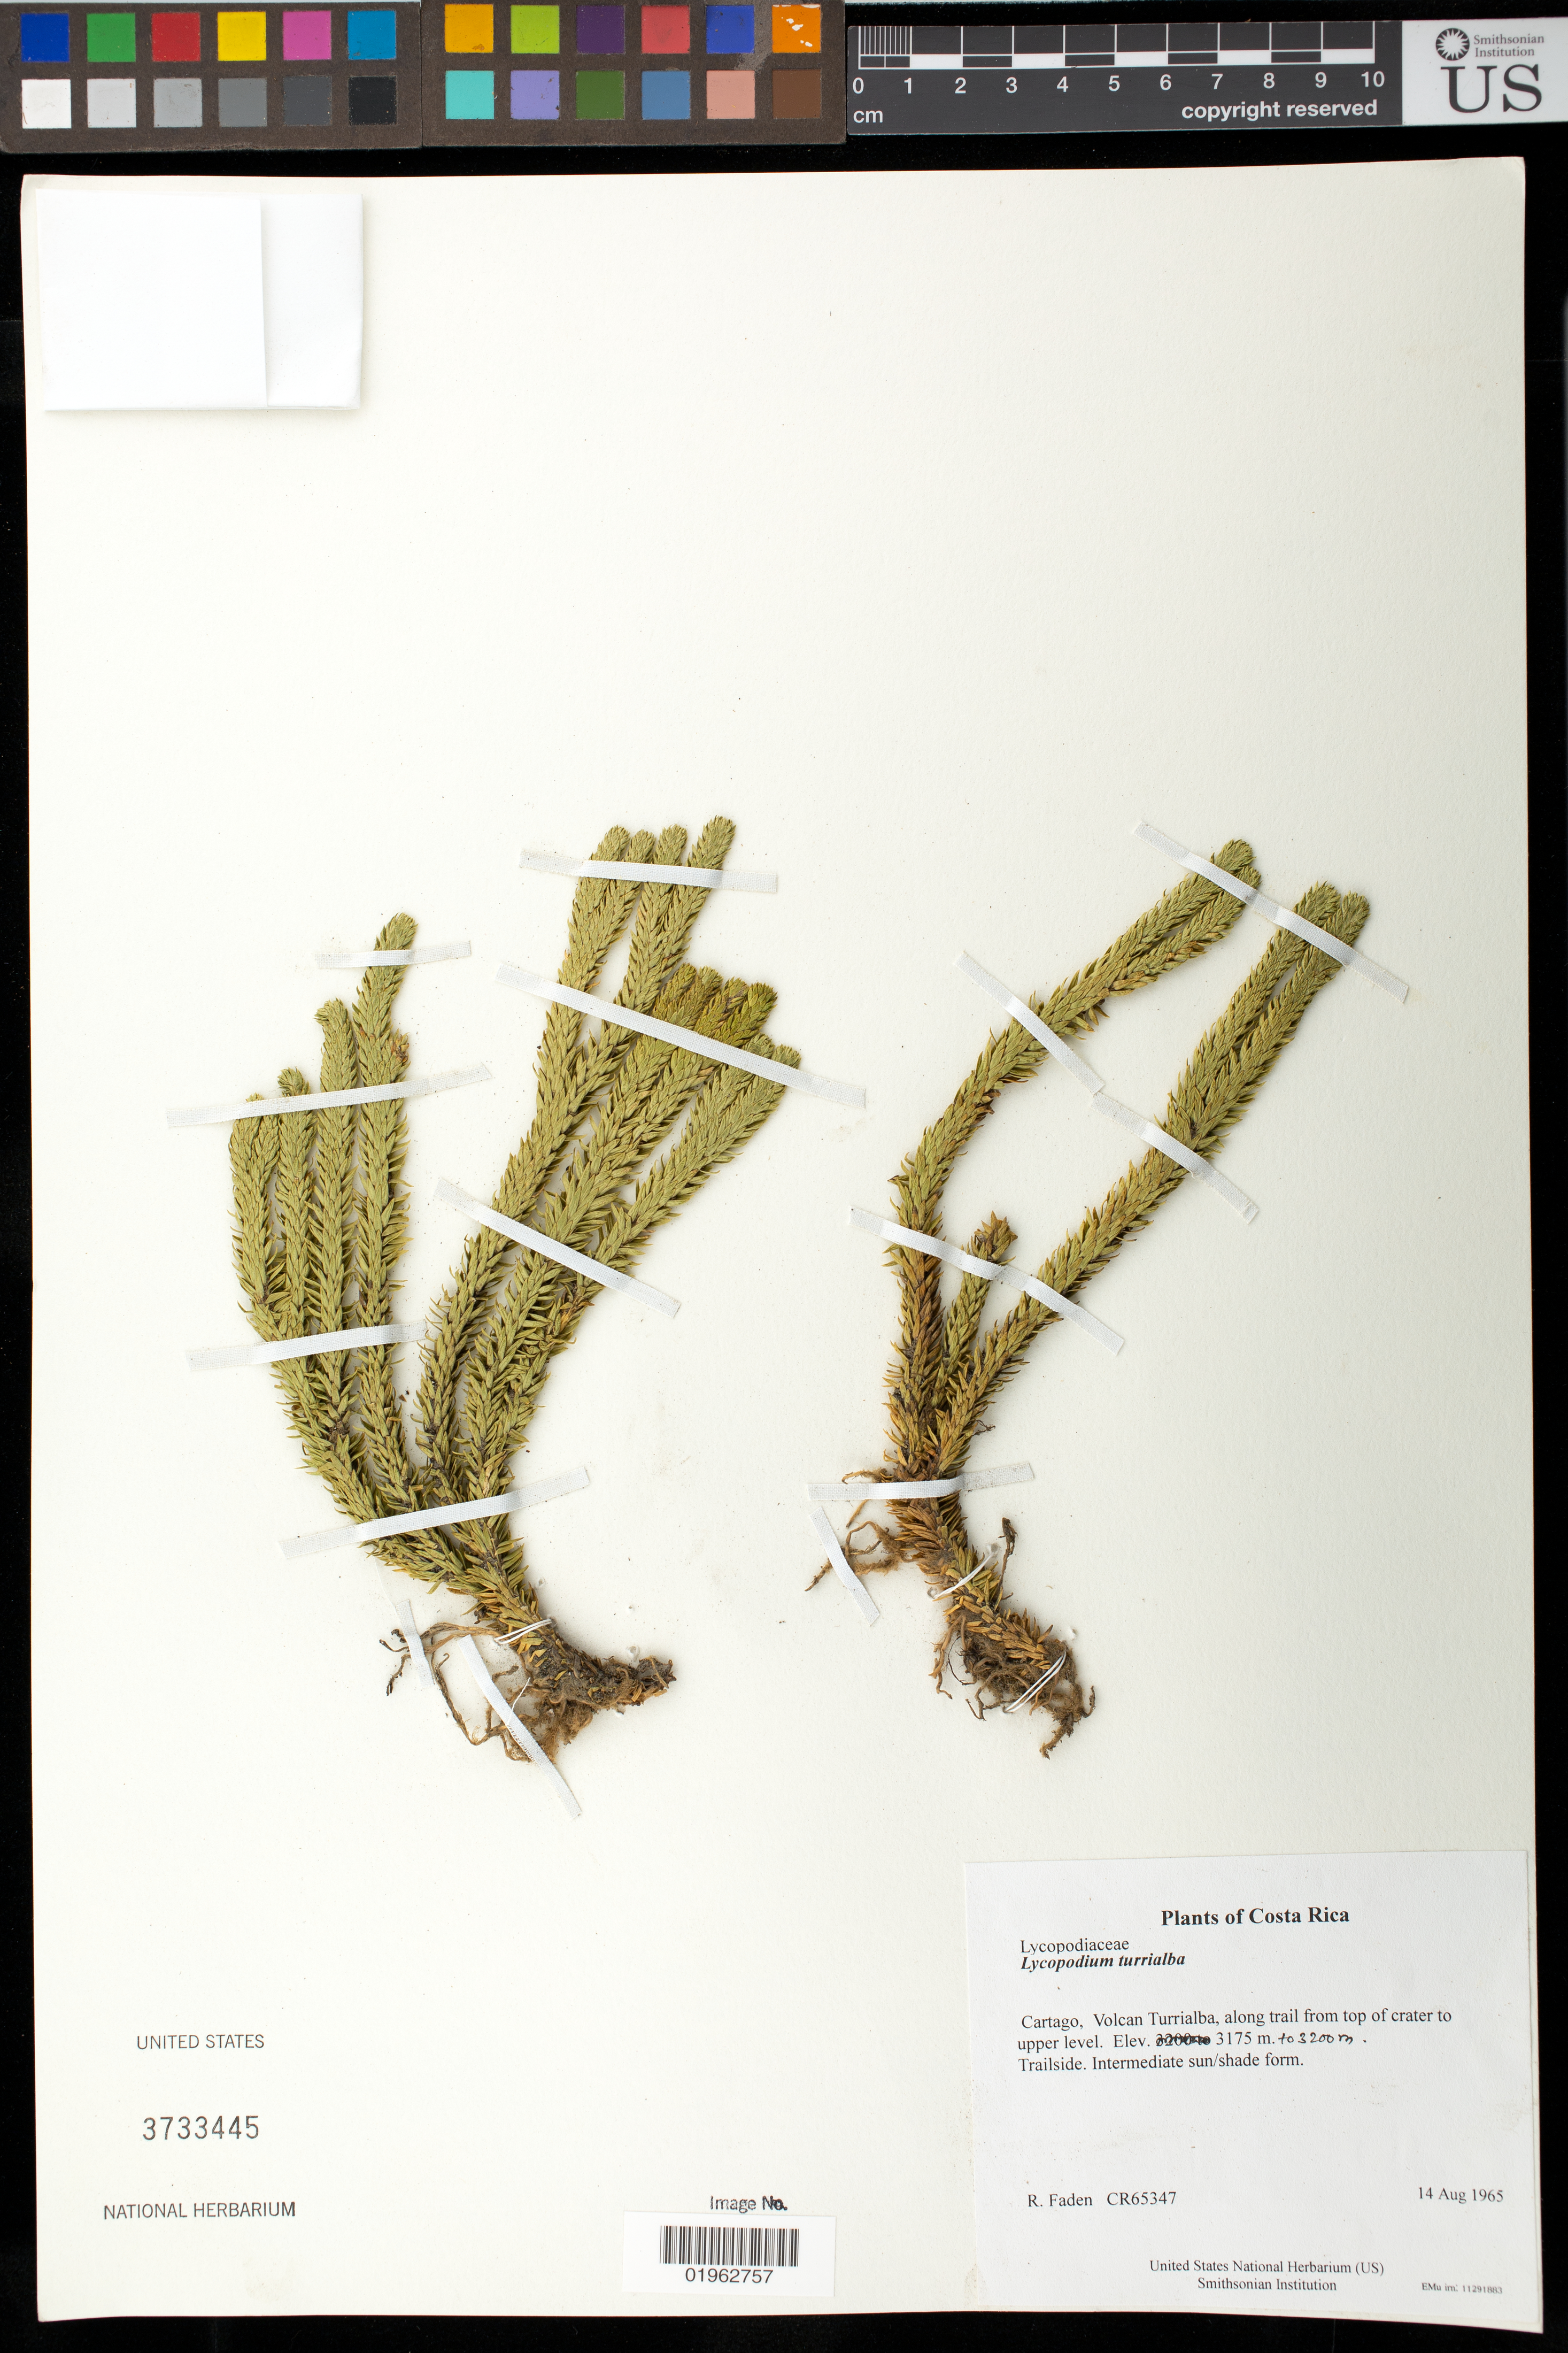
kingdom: Plantae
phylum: Tracheophyta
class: Lycopodiopsida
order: Lycopodiales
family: Lycopodiaceae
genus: Huperzia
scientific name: Huperzia sp.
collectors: R. B. Faden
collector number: CR65347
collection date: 1965-08-14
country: Costa Rica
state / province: Cartago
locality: Volcan Turrialba, along trail from top of crater to upper level.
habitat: Trailside. Intermediate sun/shade form.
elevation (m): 3175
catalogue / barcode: US 3733445